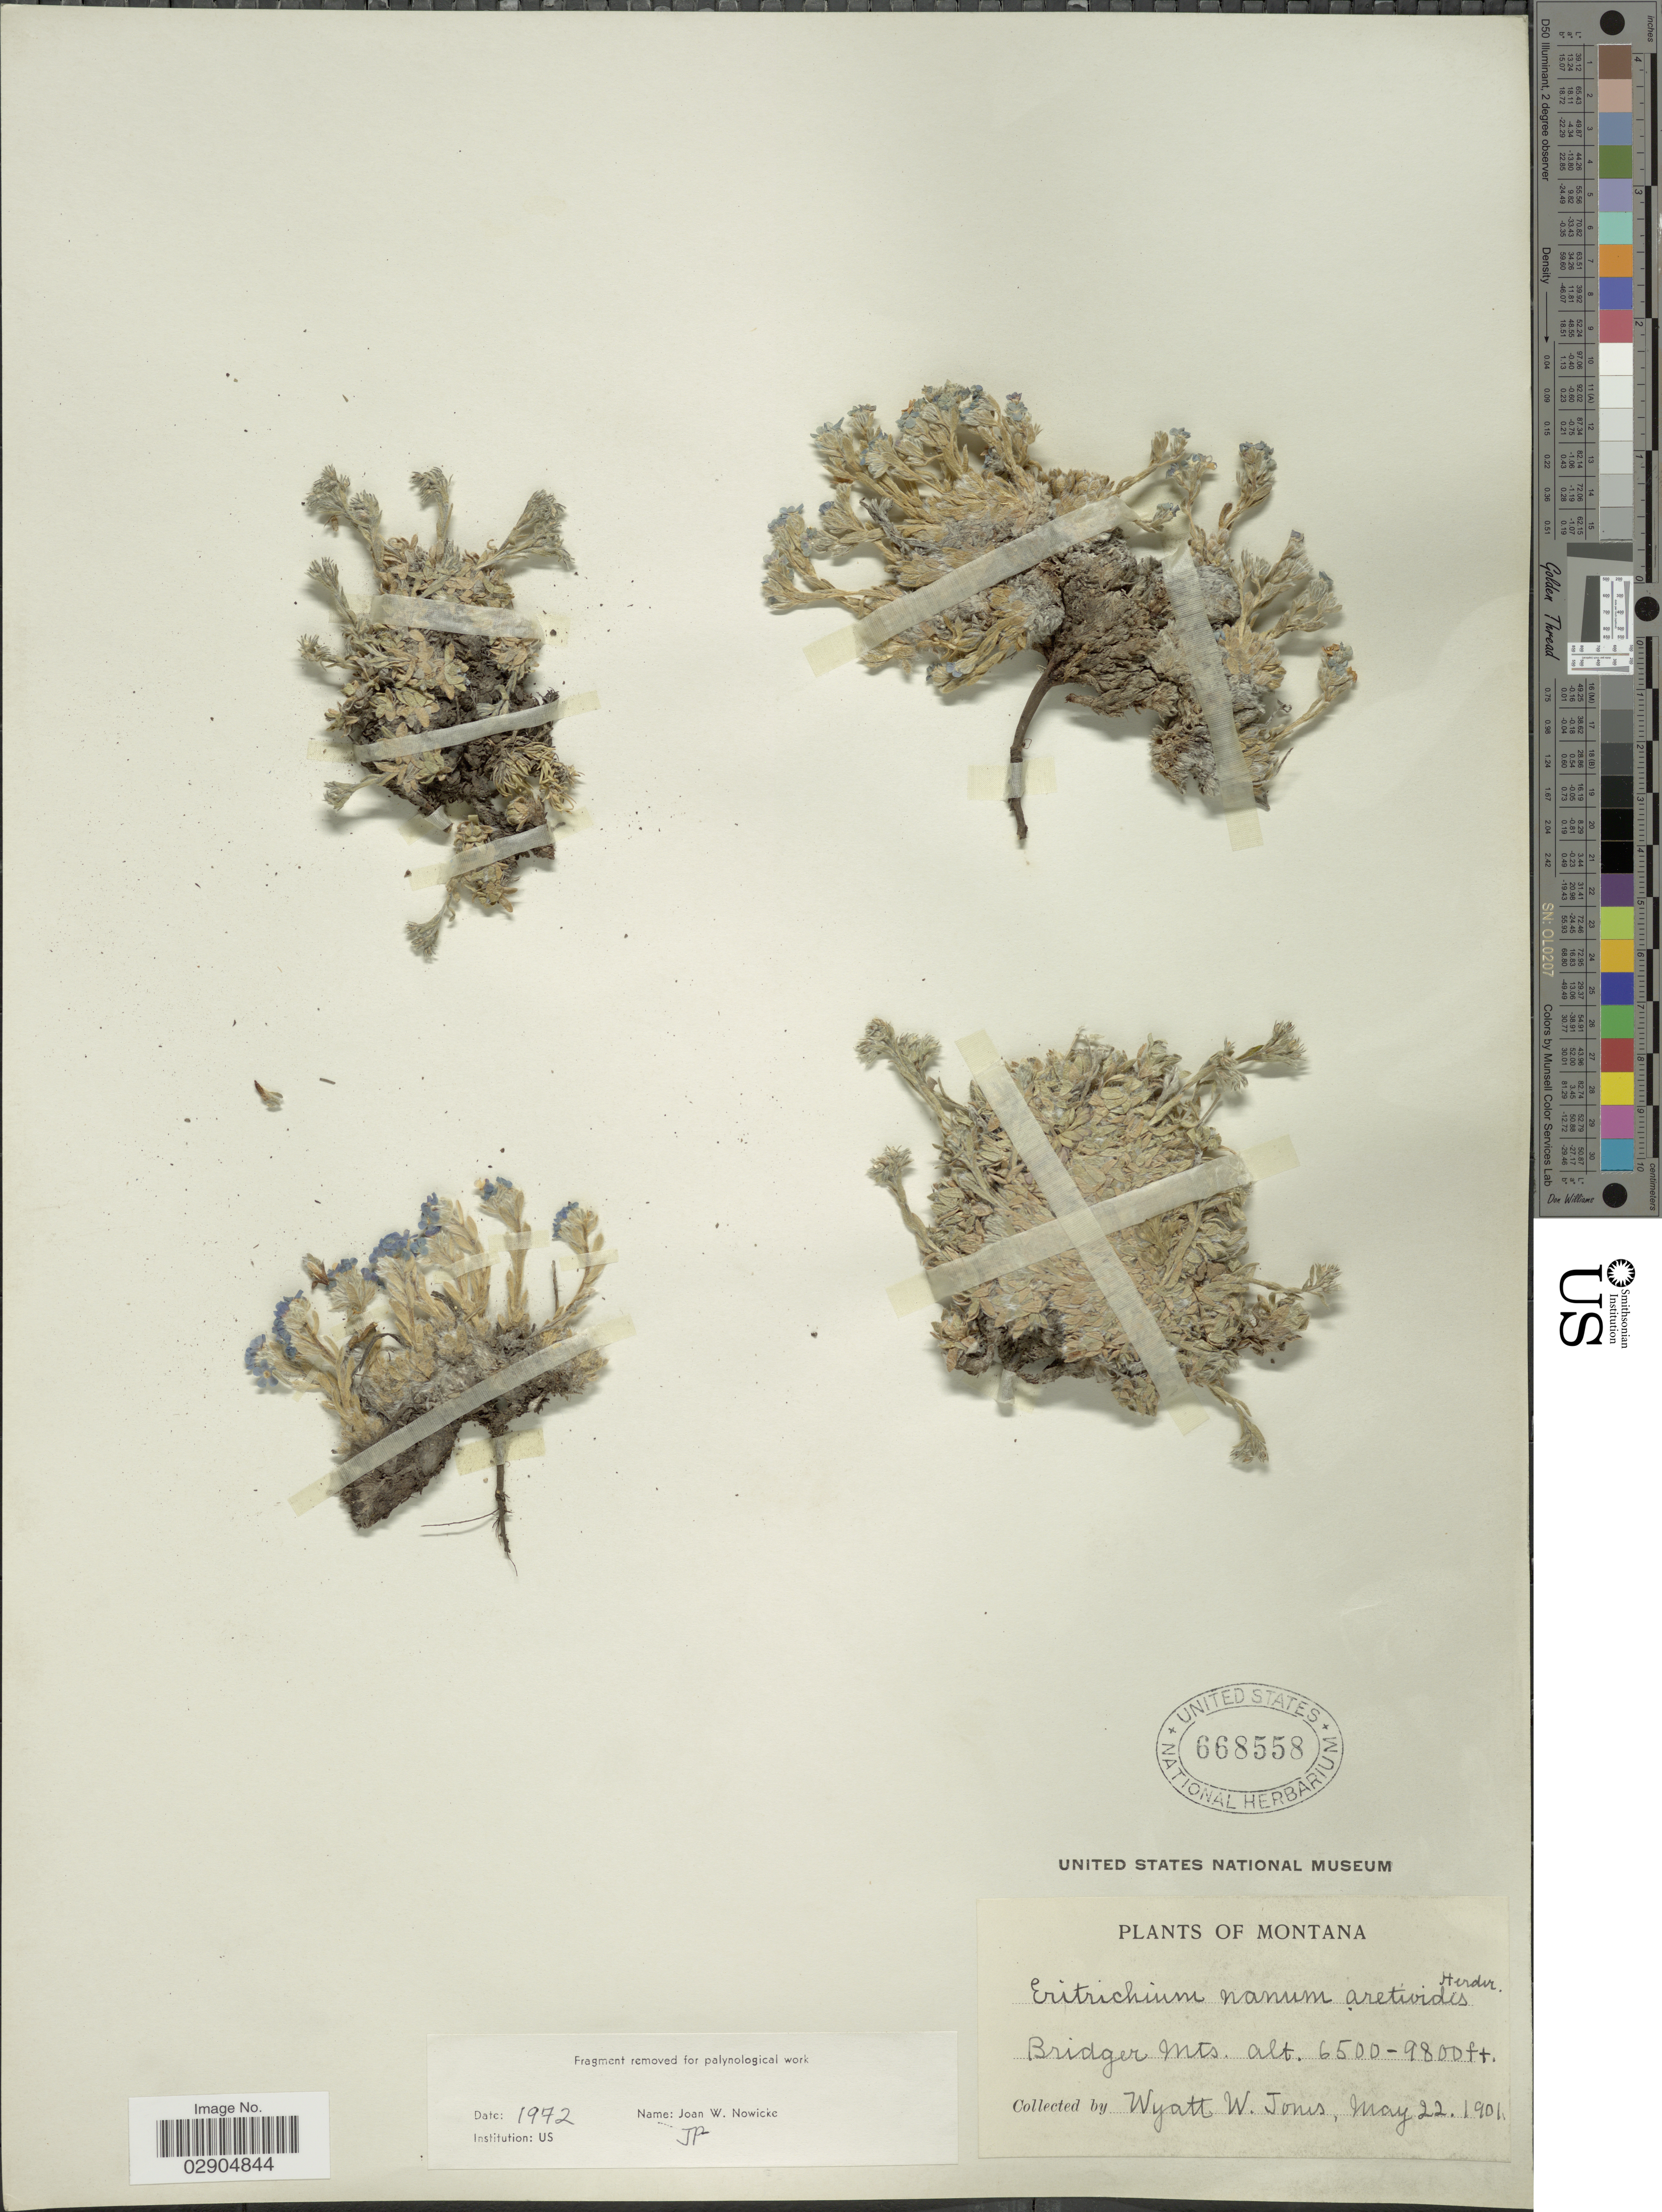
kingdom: Plantae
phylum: Tracheophyta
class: Magnoliopsida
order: Boraginales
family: Boraginaceae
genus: Eritrichium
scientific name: Eritrichium elongatum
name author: (Rydb.) W. Wight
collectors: W. W. Jones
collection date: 1901-05-22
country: United States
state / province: Montana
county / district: Gallatin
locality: Bridger Mts.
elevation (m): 1981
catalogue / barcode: US 668558